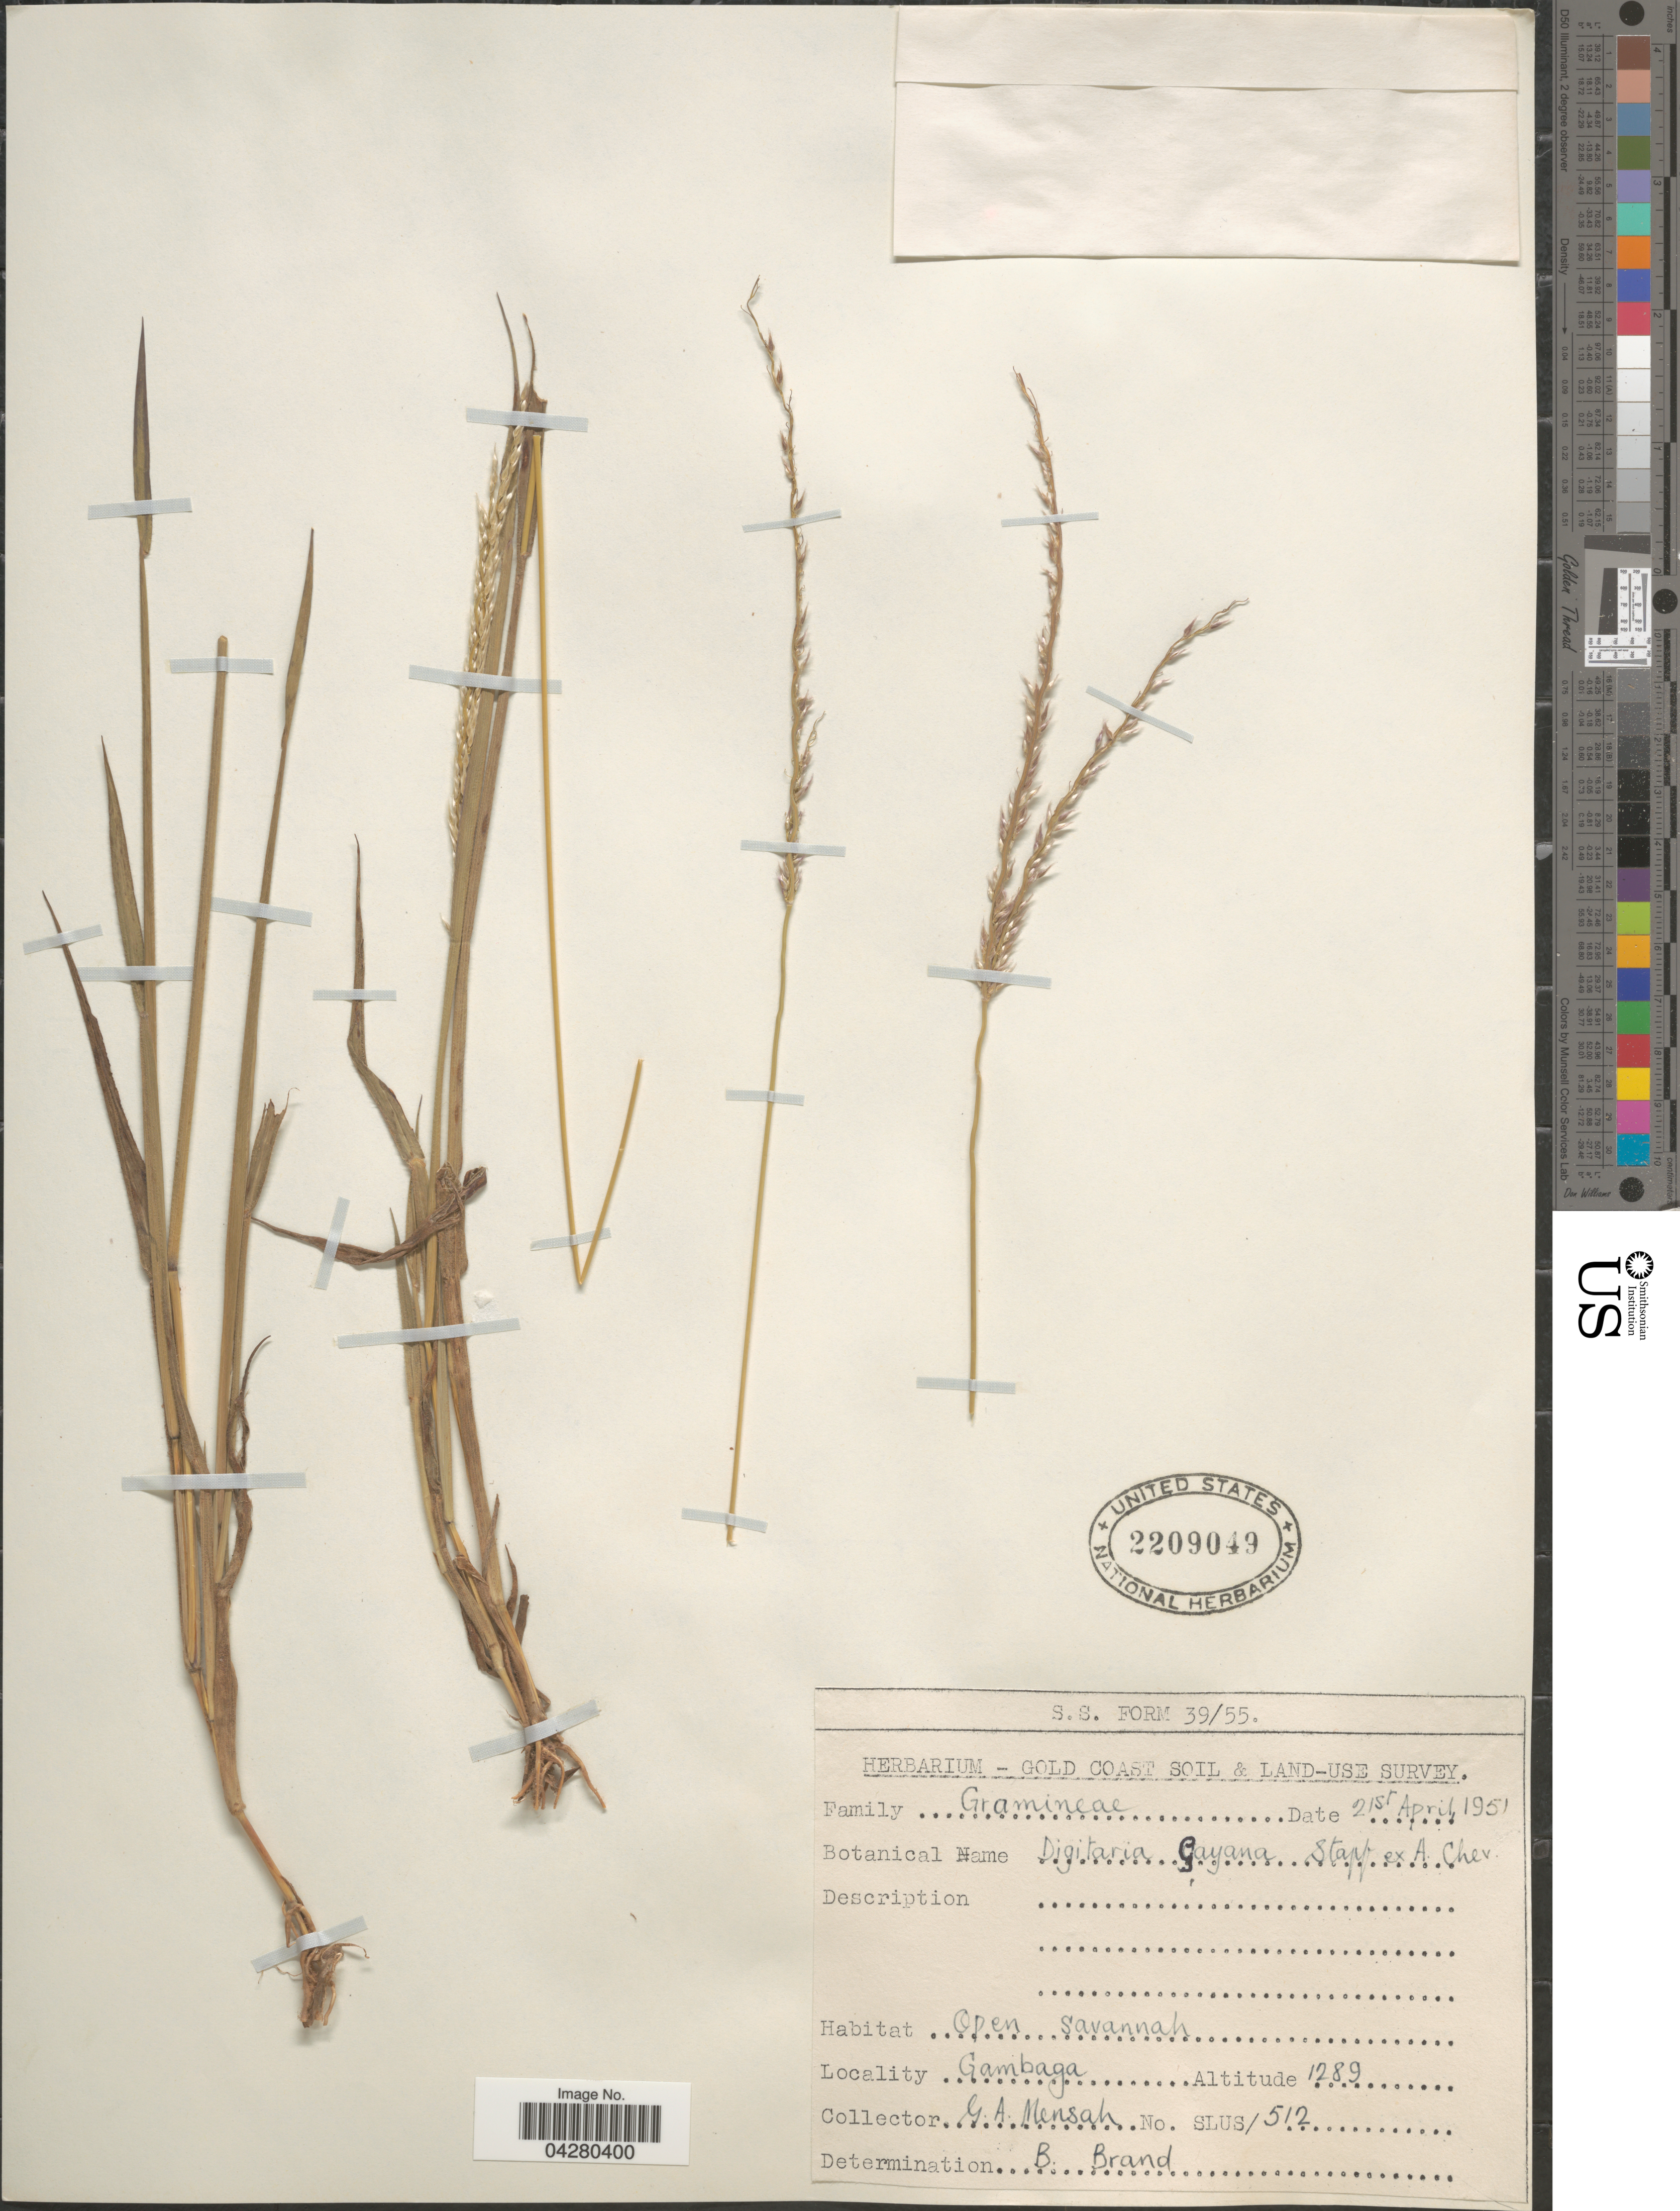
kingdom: Plantae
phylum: Tracheophyta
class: Liliopsida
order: Poales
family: Poaceae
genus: Digitaria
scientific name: Digitaria gayana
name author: (Kunth) Stapf ex A. Chev.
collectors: G. Mensah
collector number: SLUS/512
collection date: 1951-04-21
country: Ghana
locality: Gold Coast soil & land-use survey. Gambaga.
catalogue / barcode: US 2209049